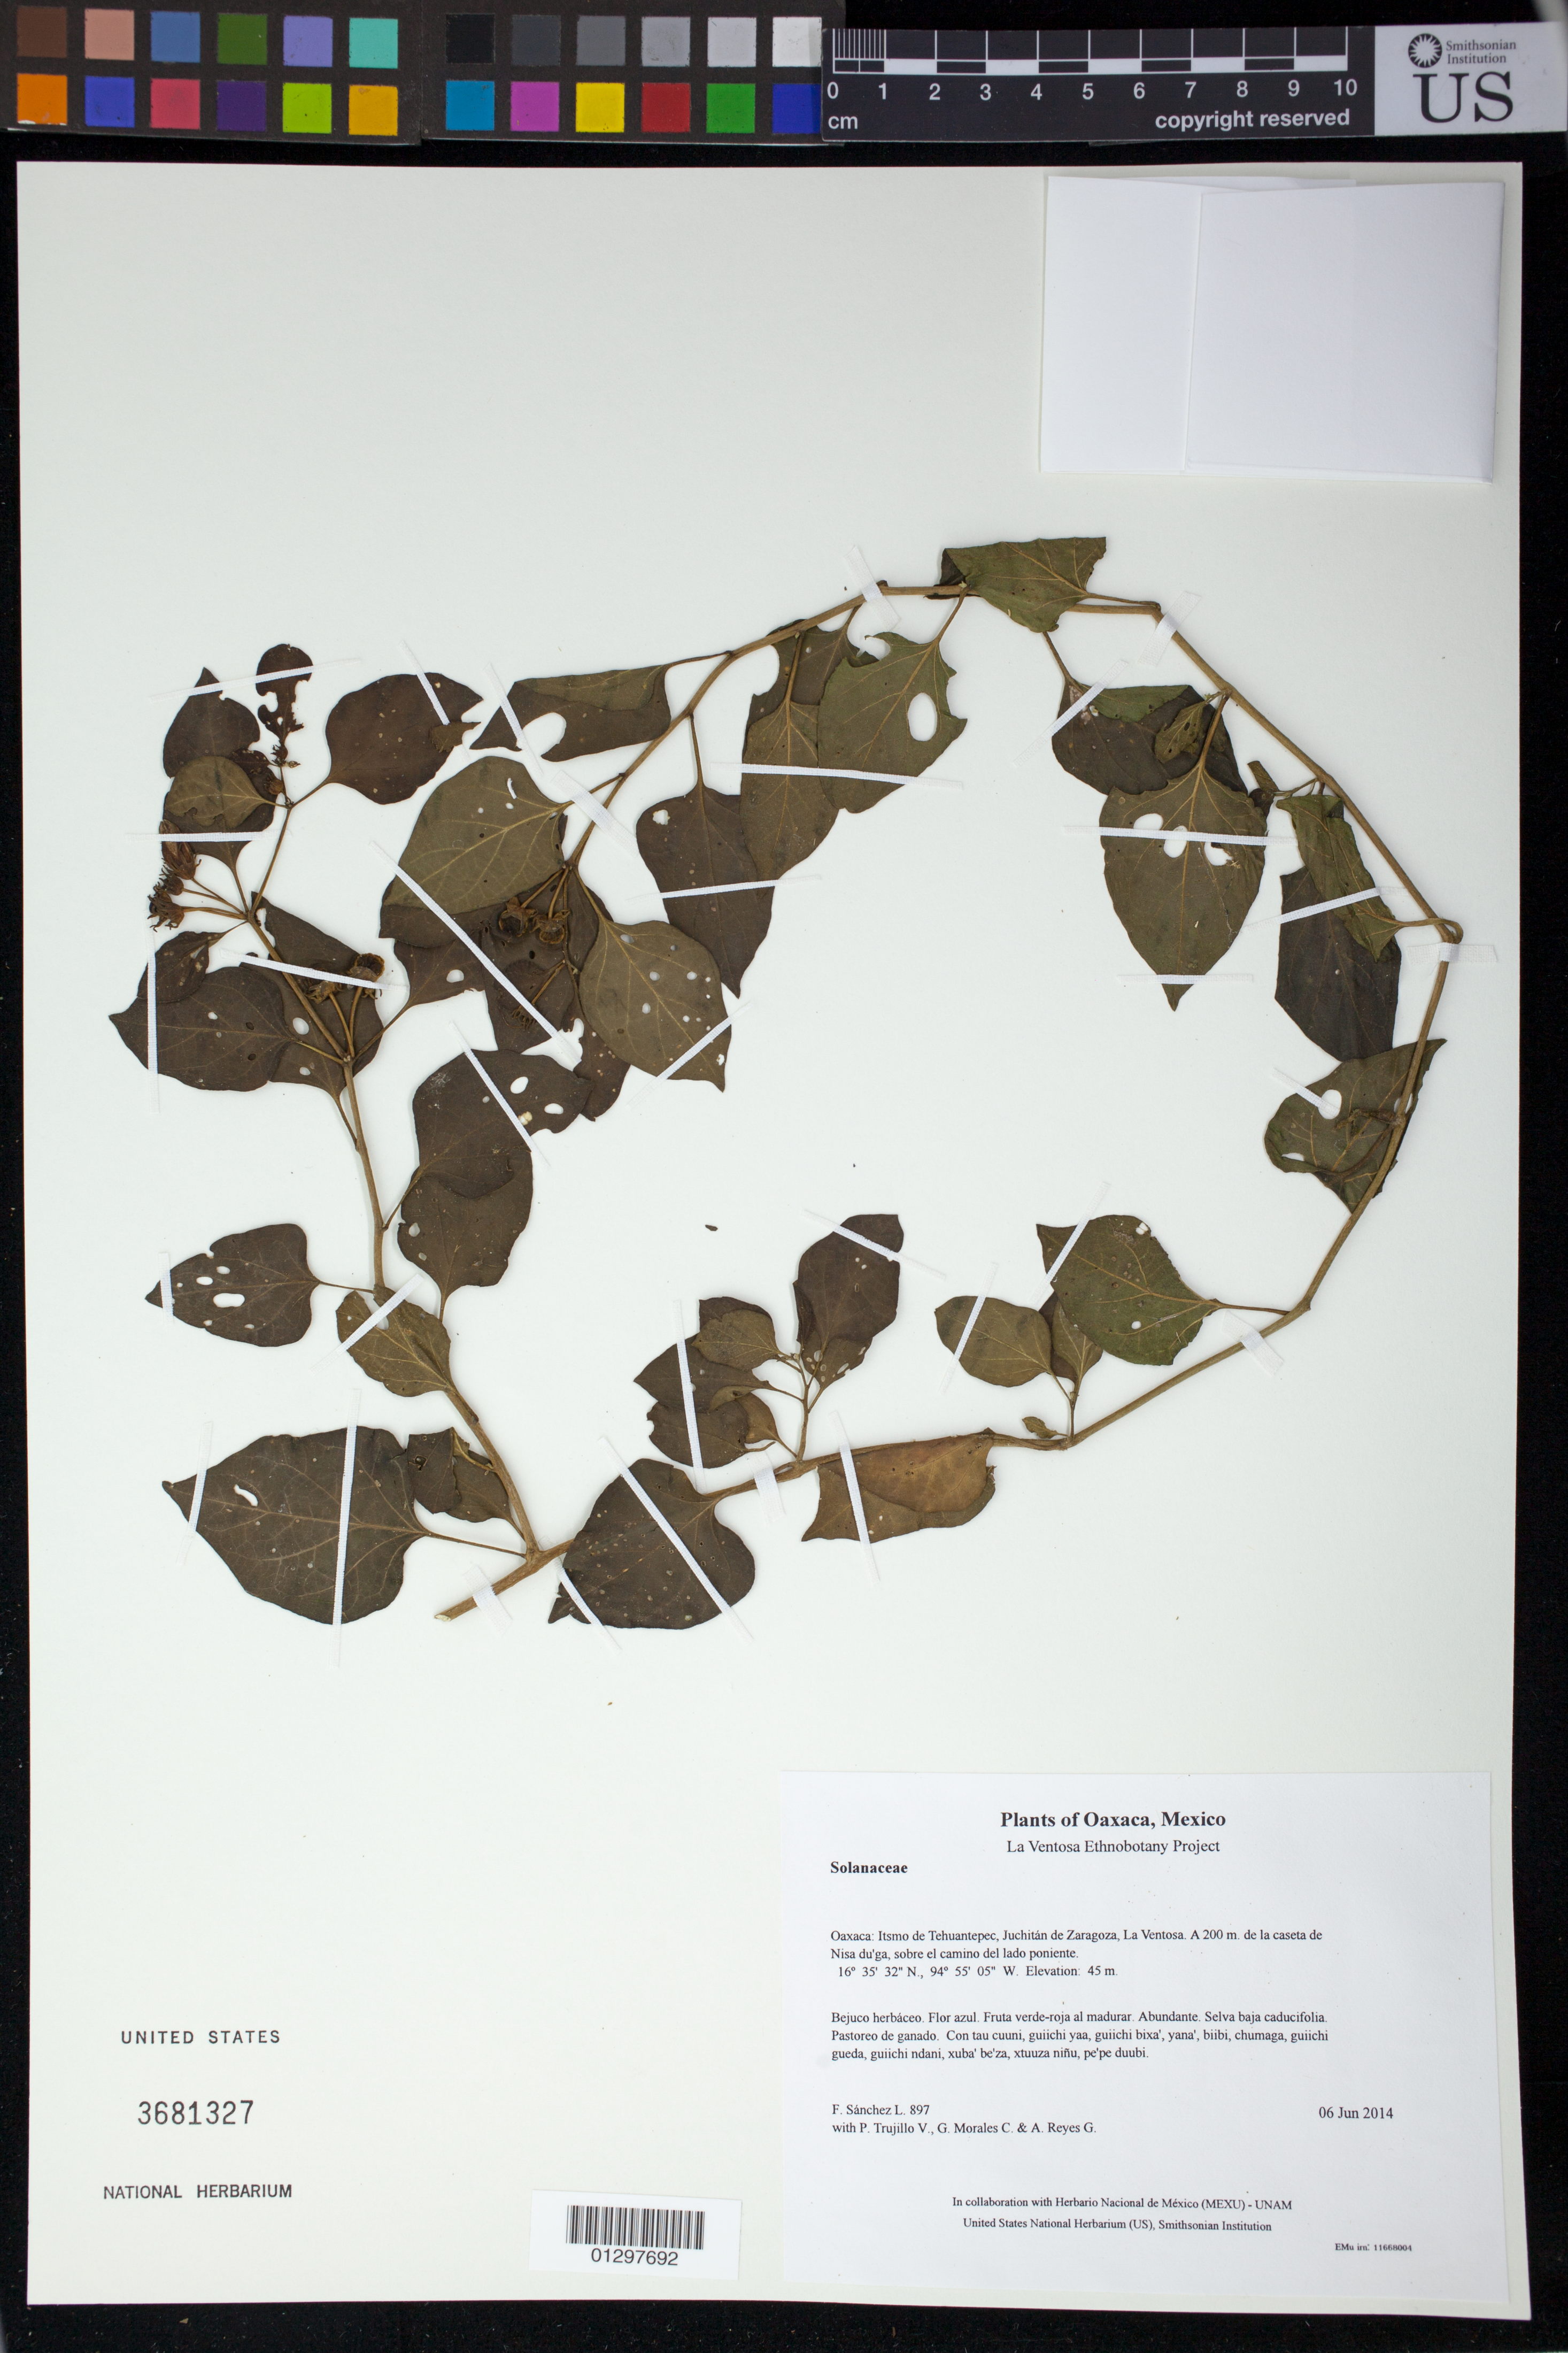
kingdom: Plantae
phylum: Tracheophyta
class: Magnoliopsida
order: Solanales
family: Solanaceae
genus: Lycianthes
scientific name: Lycianthes lenta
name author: (Cav.) Bitter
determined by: Velasco G., Kenia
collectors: F. Sánchez L., P. Trujillo V., G. Morales C. & A. Reyes G.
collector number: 897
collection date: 2014-06-06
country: Mexico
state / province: Oaxaca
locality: Itsmo de Tehuantepec, Juchitán de Zaragoza, La Ventosa. A 200 m. de la caseta de Nisa du'ga, sobre el camino del lado poniente.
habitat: Selva baja caducifolia. Pastoreo de ganado.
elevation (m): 45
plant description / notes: MEXU, SERO, US; Luba'. Guie' asul. Cuaananaxhi naga'-rojo al madurar. Stale.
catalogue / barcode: US 3681327